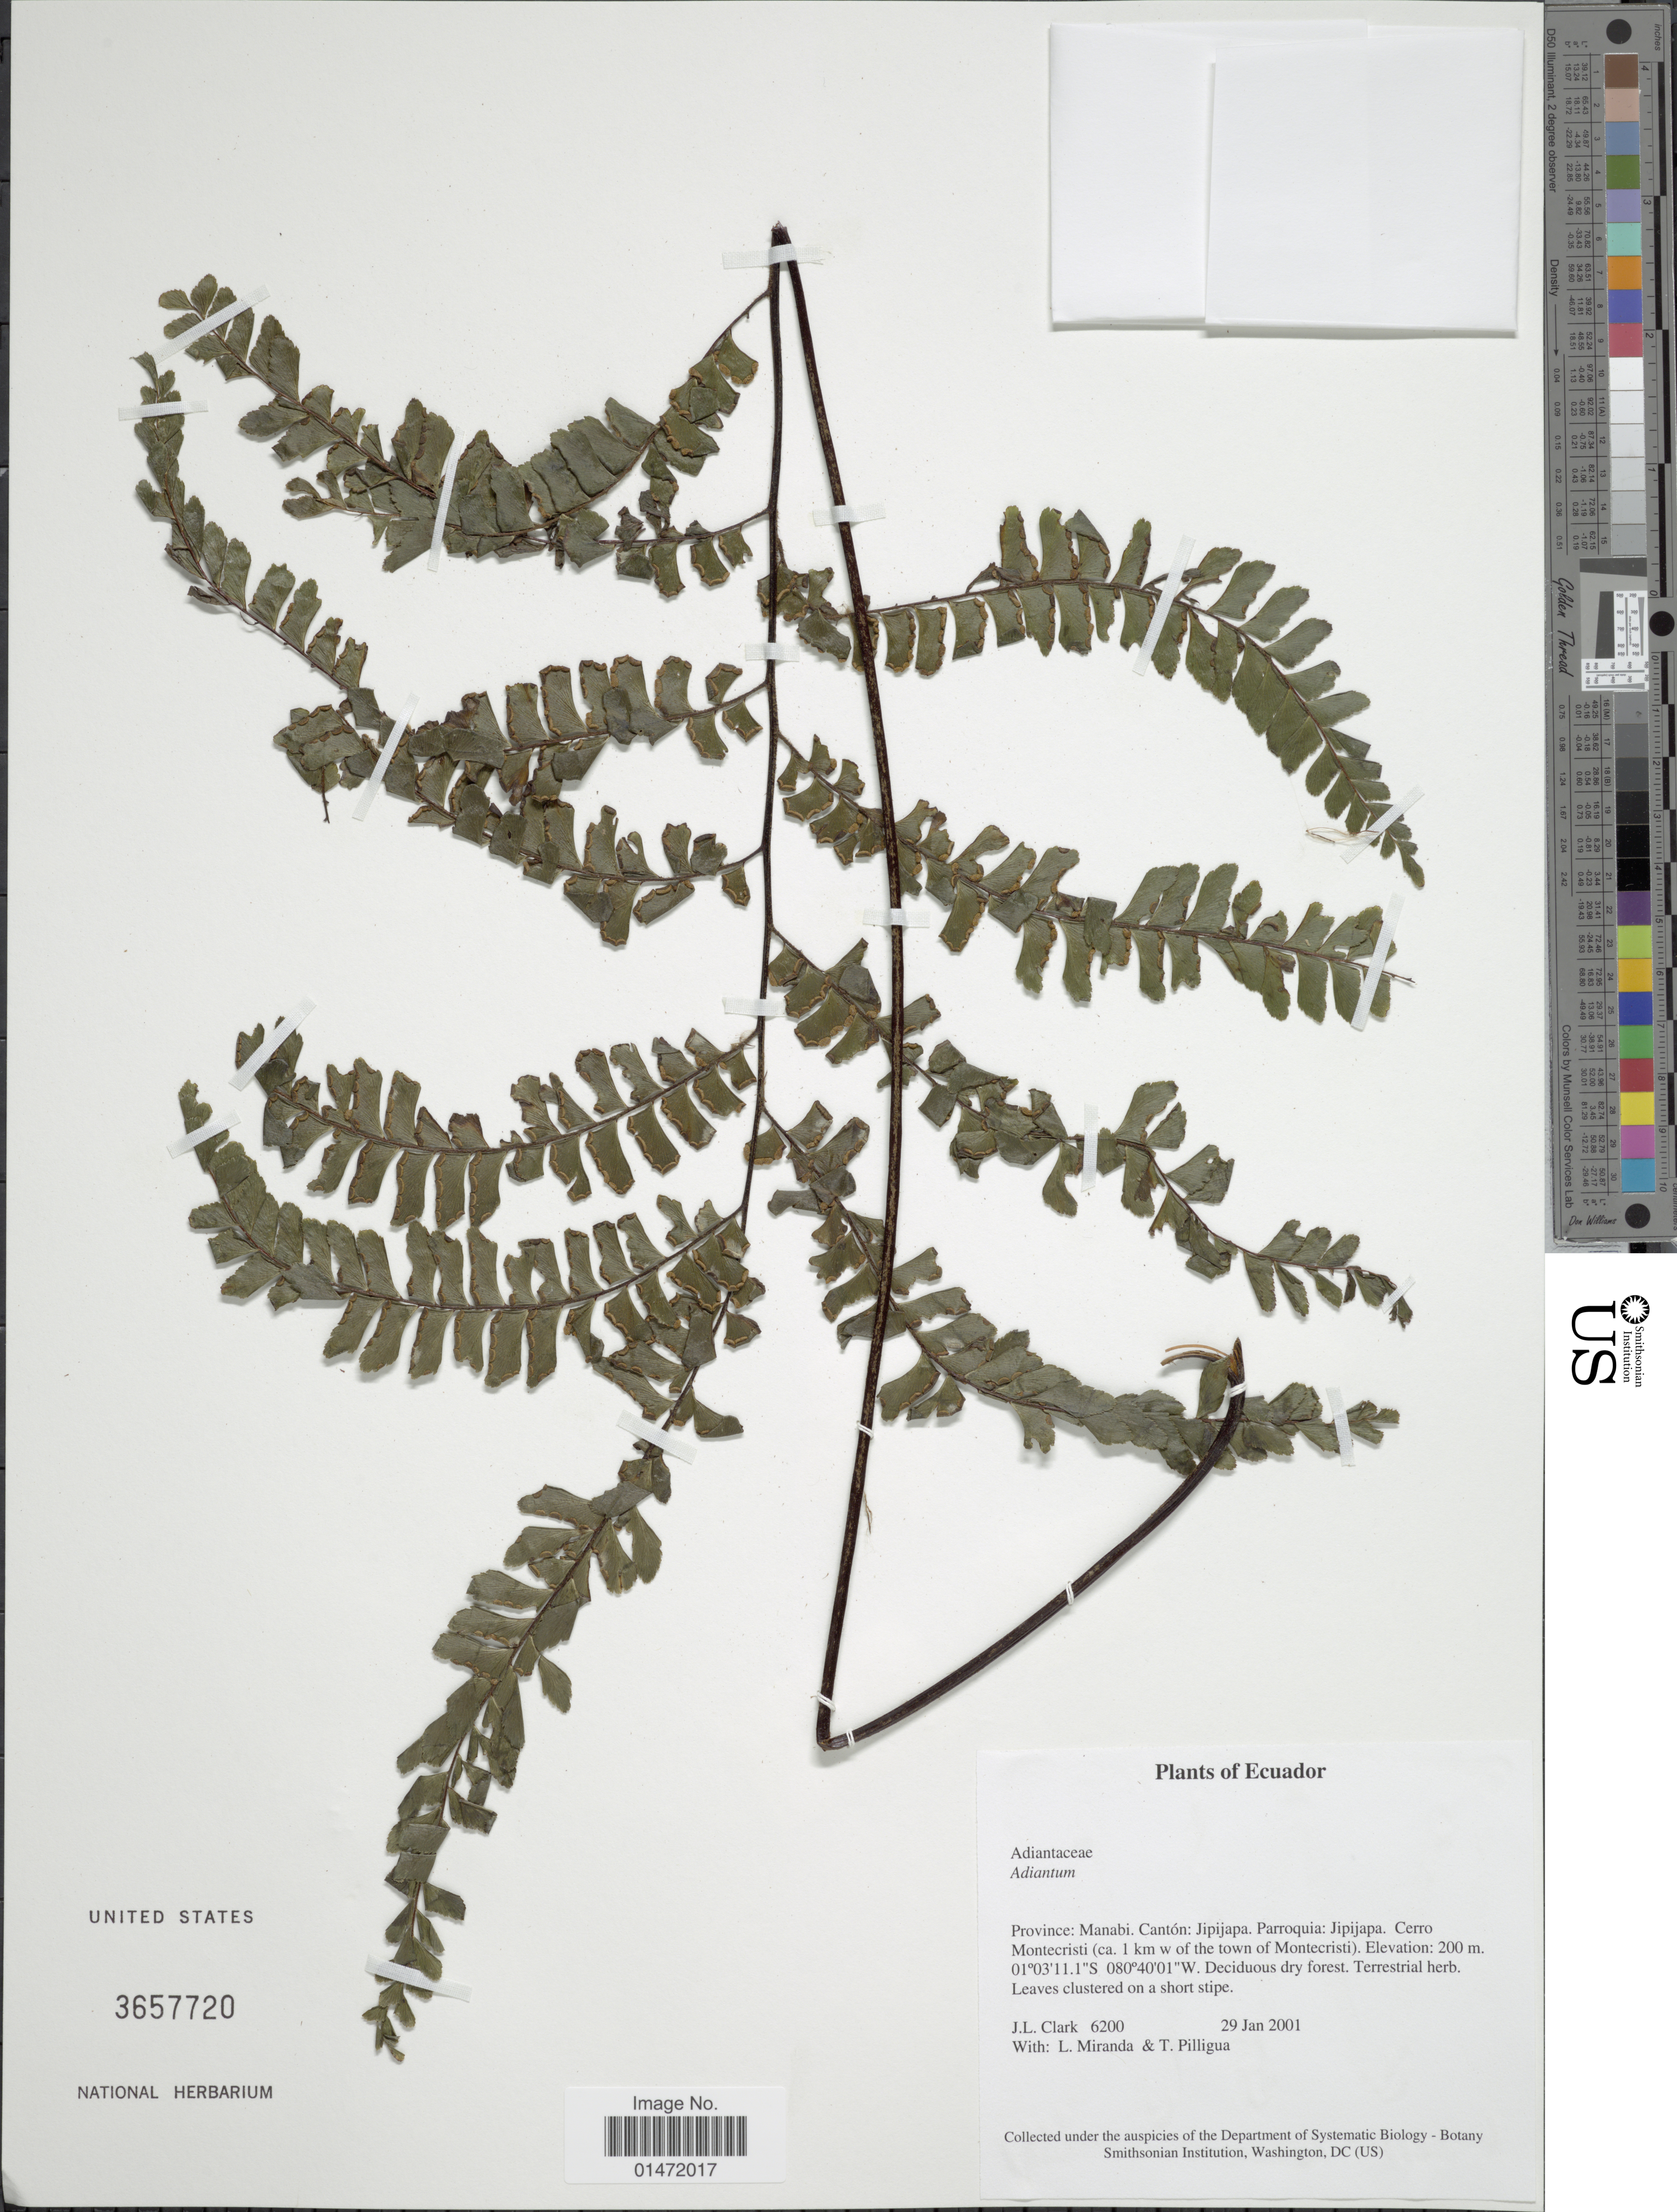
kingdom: Plantae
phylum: Tracheophyta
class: Polypodiopsida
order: Polypodiales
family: Pteridaceae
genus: Adiantum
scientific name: Adiantum sp.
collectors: J. L. Clark, L. Miranda & T. Pilligua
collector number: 6200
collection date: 2001-01-29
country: Ecuador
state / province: Manabí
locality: Cantón: Jipijapa. Parroquia: Jipijapa. Cerro Montecristi (ca. 1 km w of the town of Montecristi)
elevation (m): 200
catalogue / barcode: US 3657720